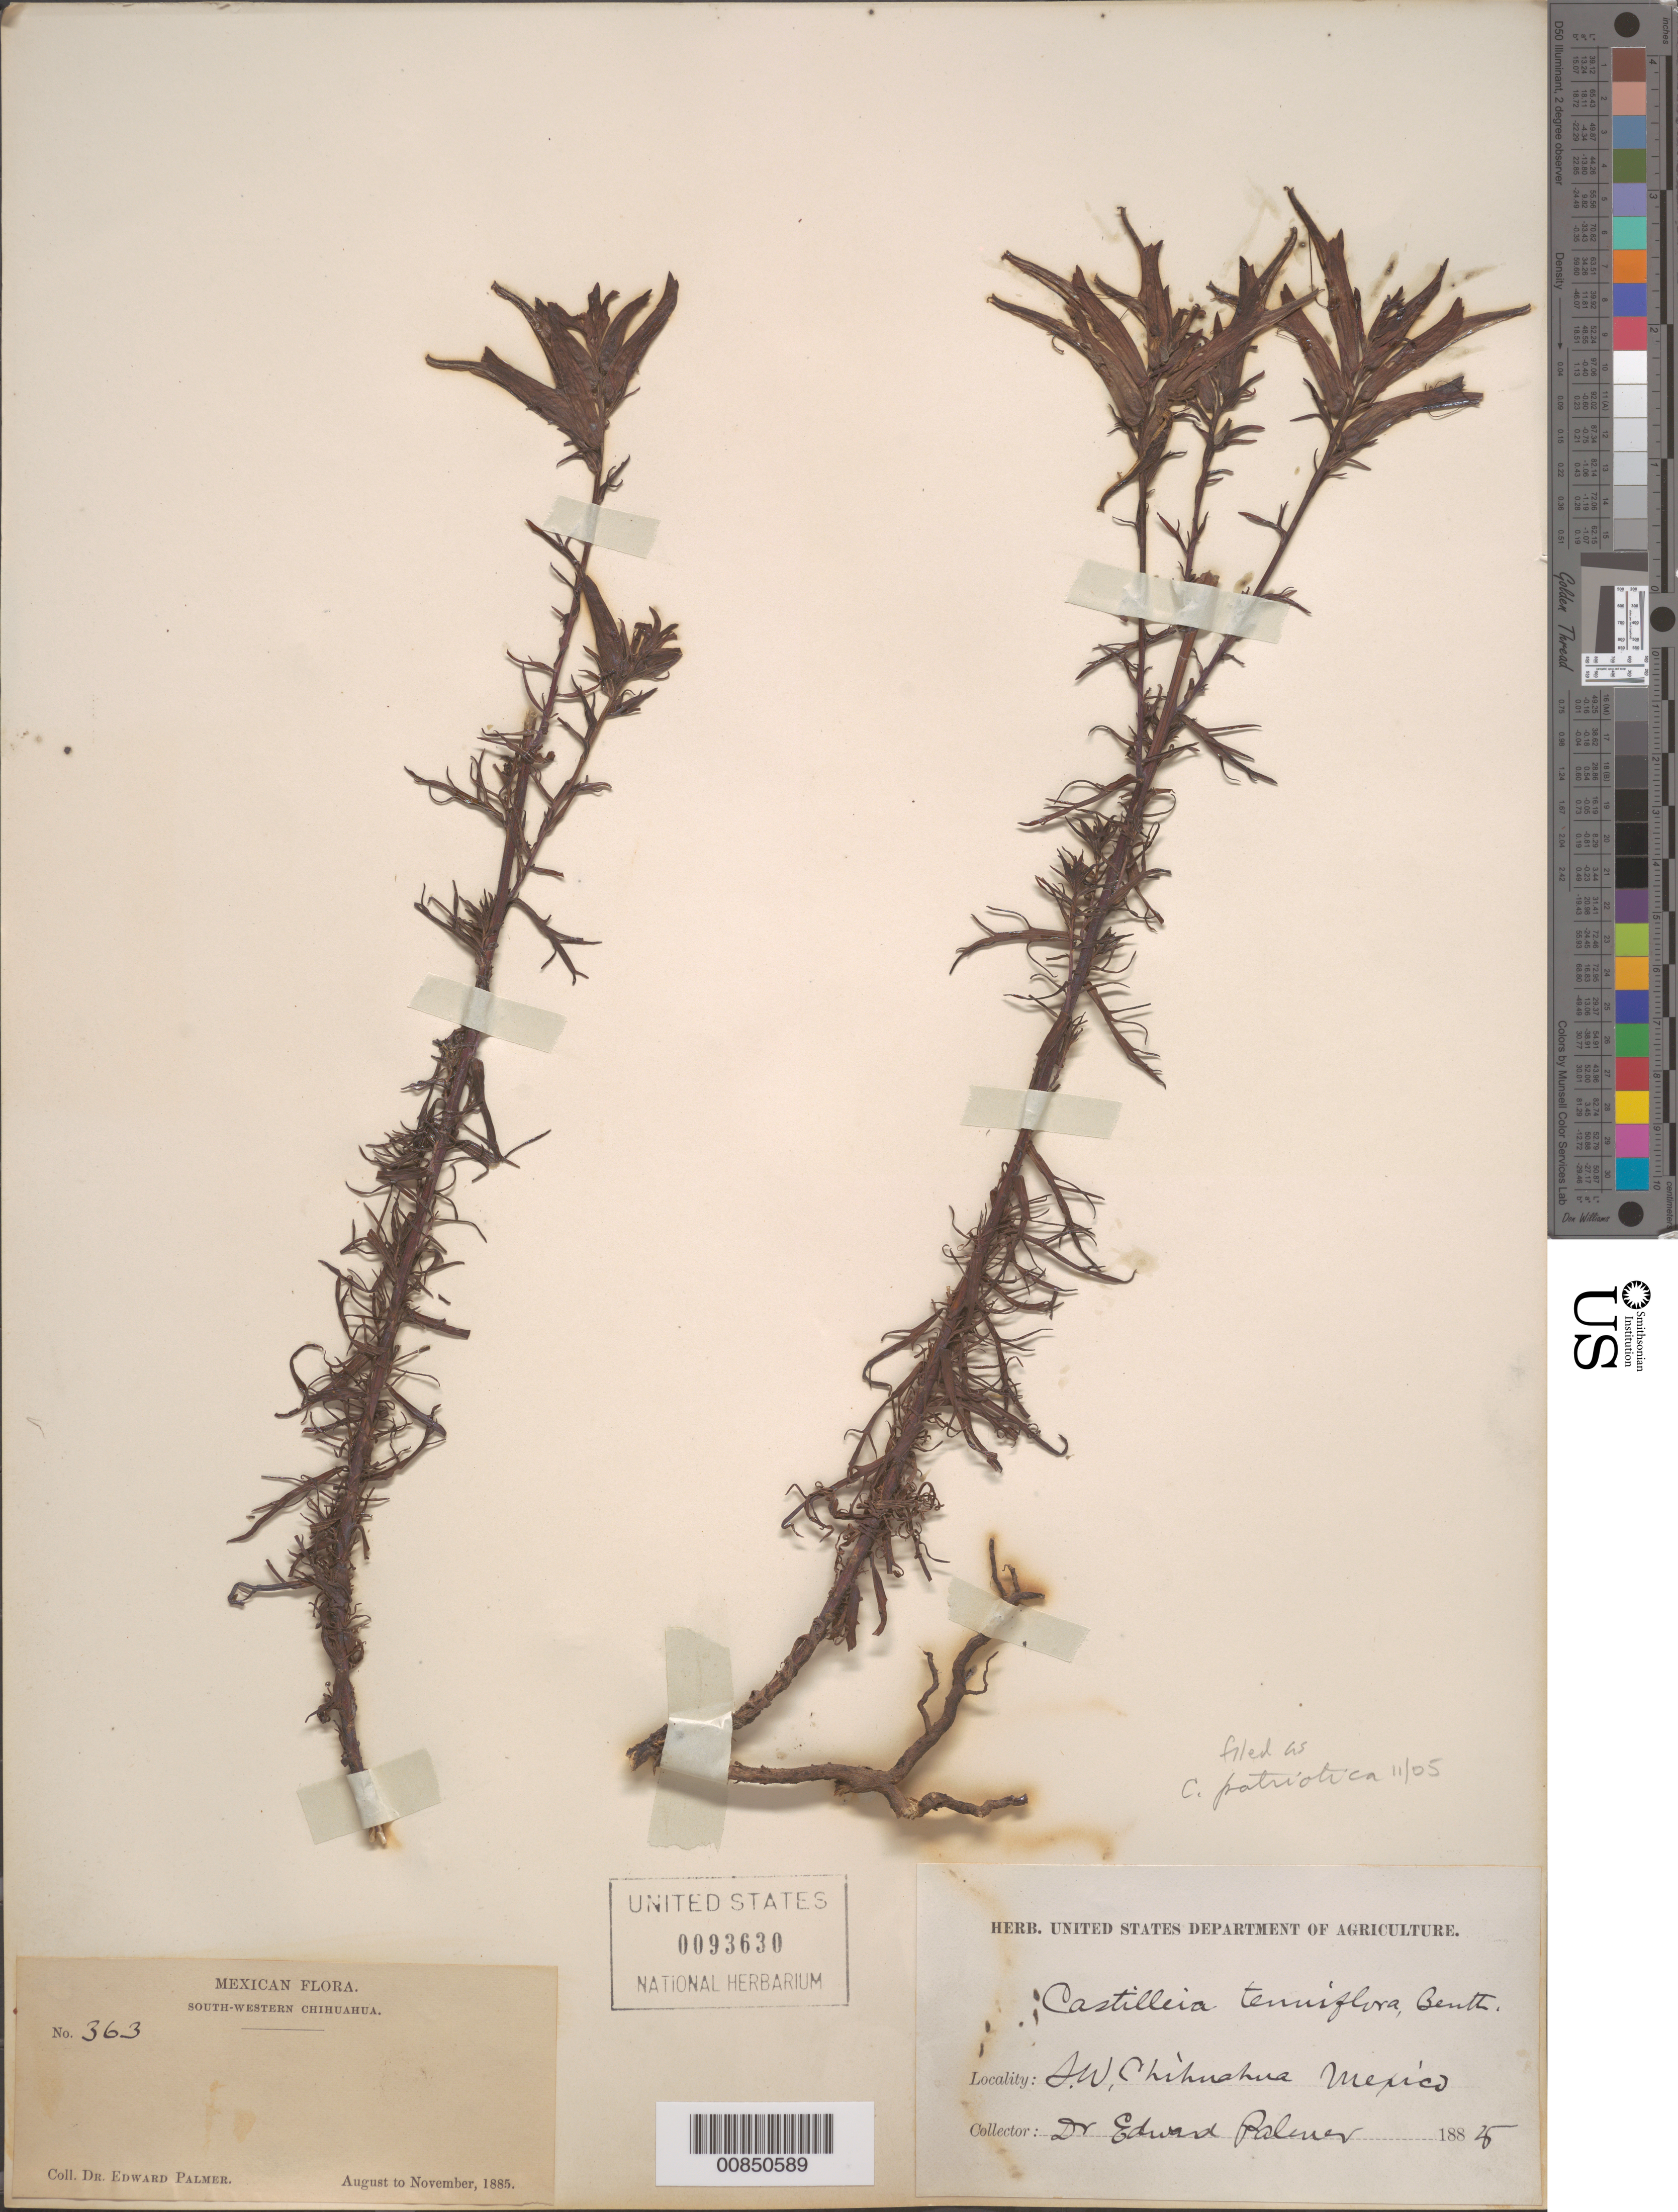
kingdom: Plantae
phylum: Tracheophyta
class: Magnoliopsida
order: Lamiales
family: Orobanchaceae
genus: Castilleja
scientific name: Castilleja patriotica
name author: Fernald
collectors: E. Palmer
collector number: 363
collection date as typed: Aug 1885 to -- Nov 1885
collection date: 1885-08/1885-11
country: Mexico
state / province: Chihuahua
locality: South-Western Chihuahua.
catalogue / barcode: US 93630